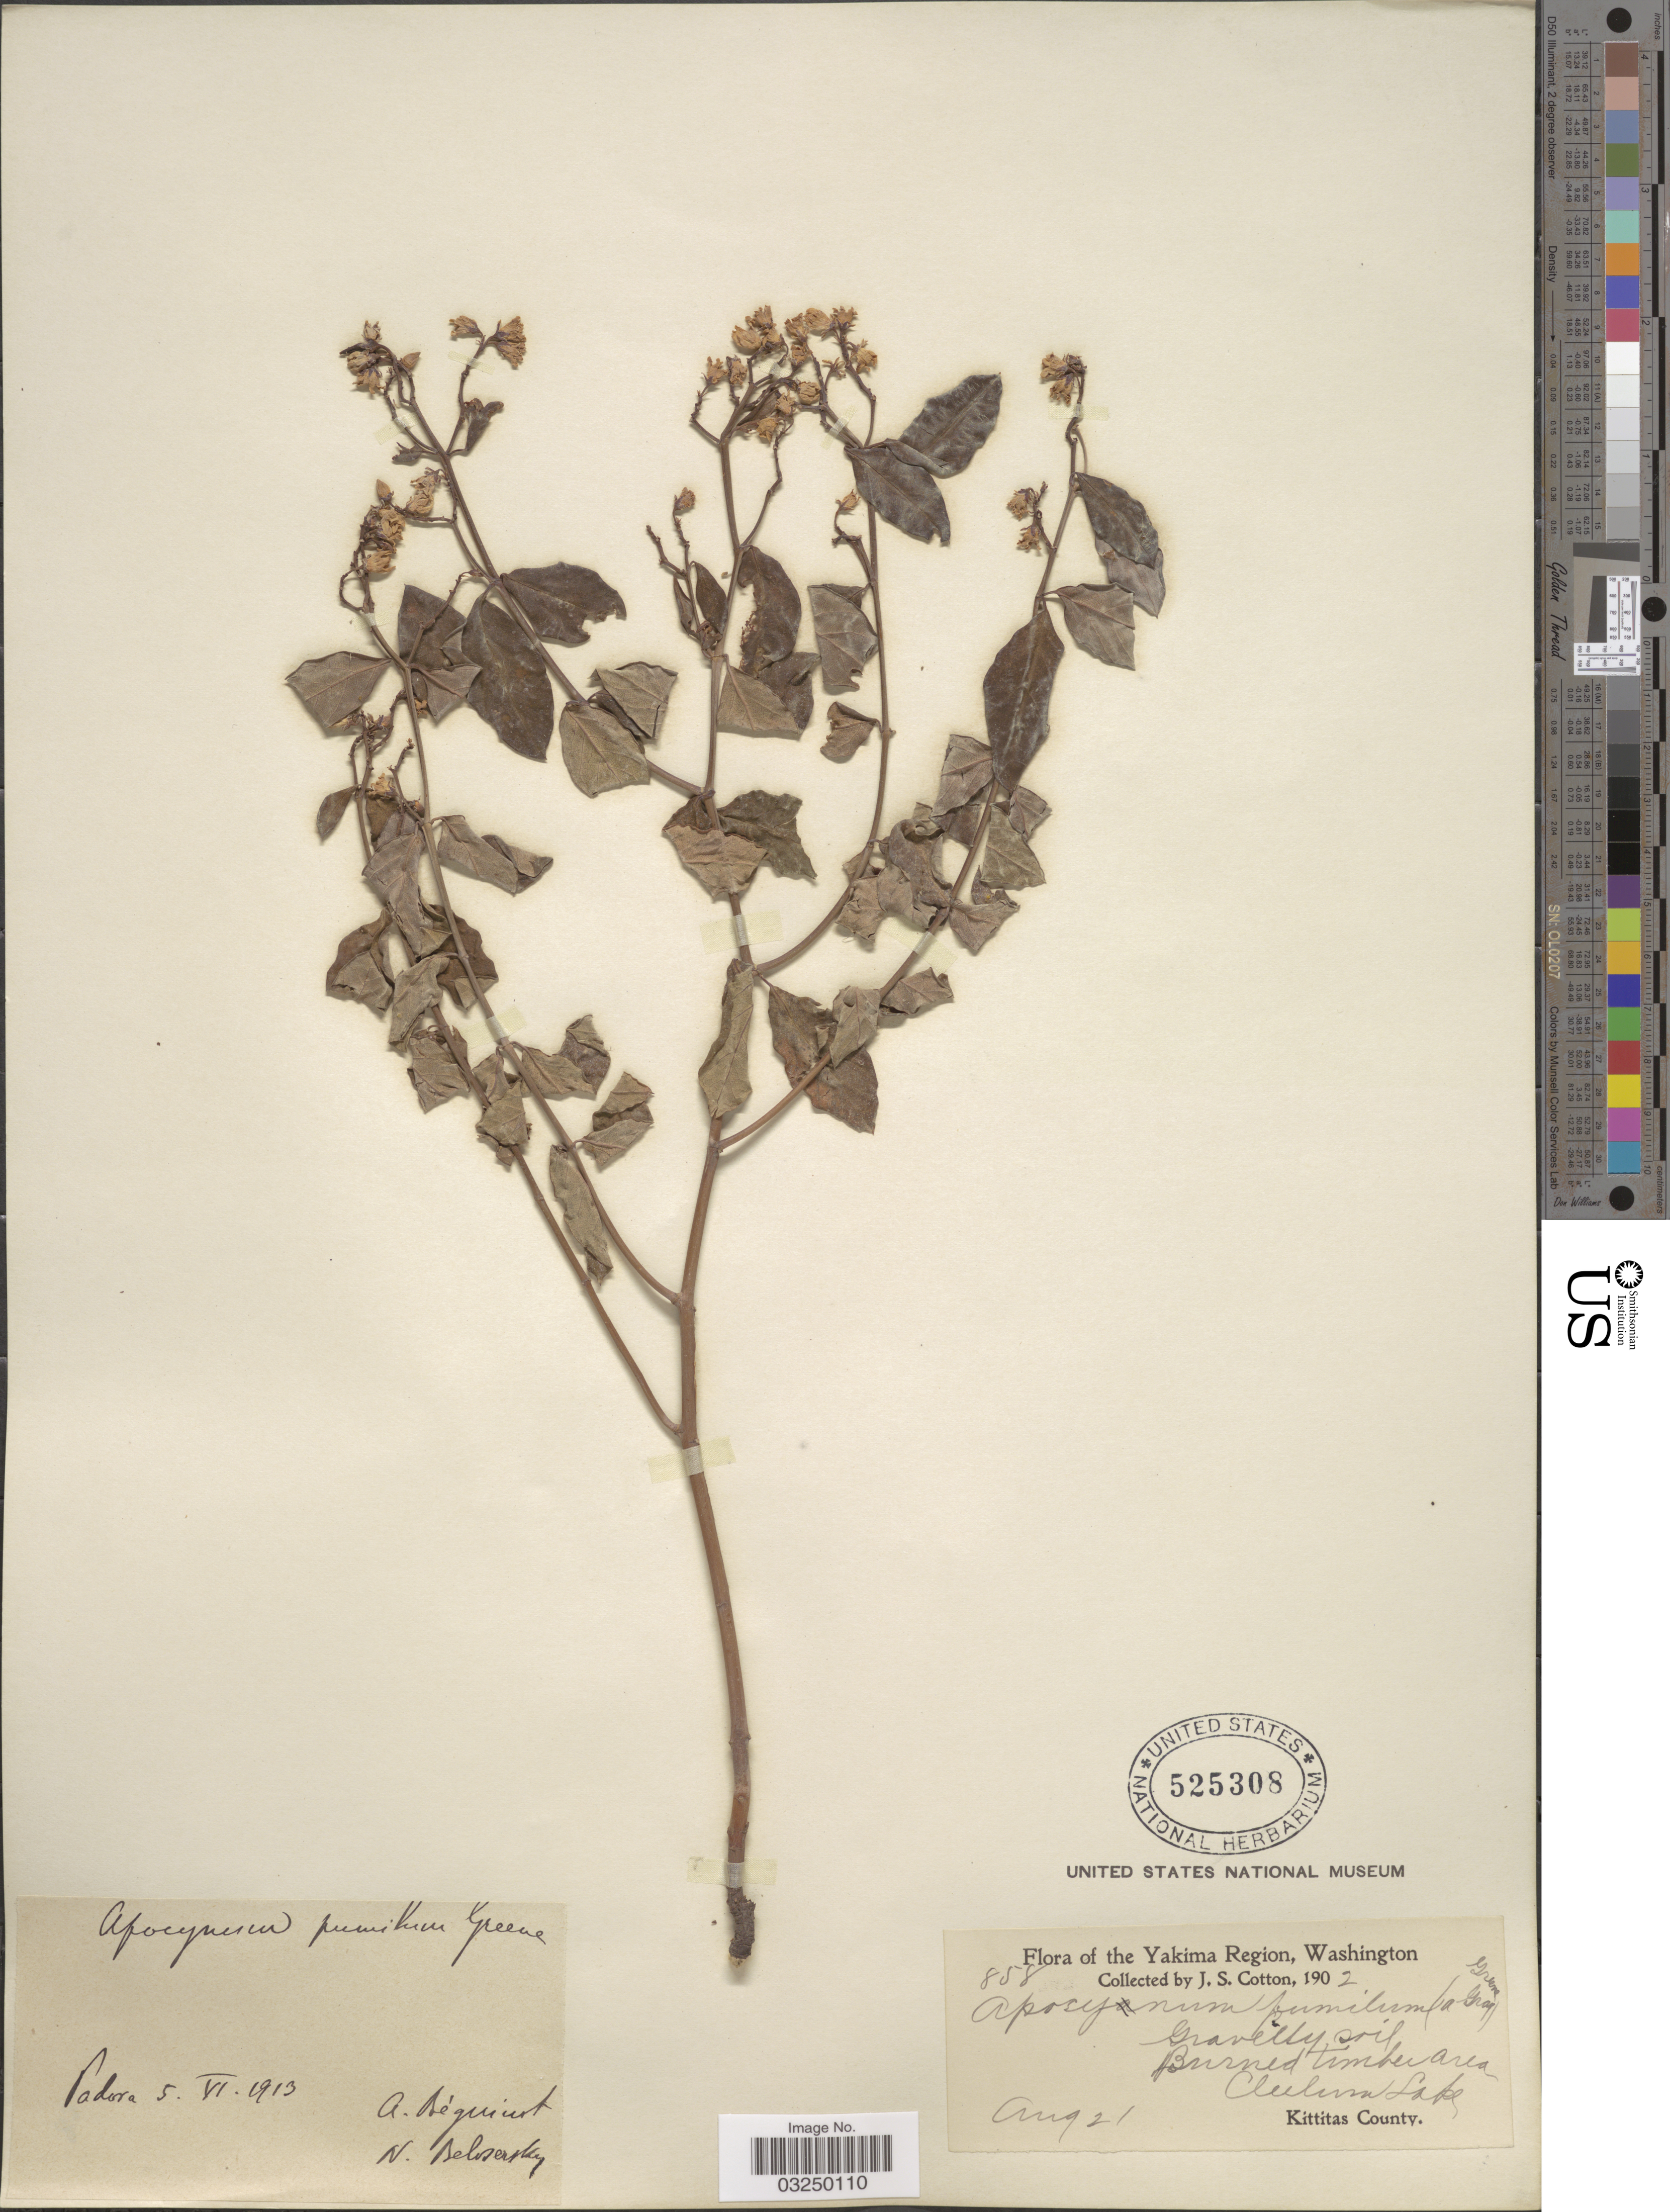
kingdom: Plantae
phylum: Tracheophyta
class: Magnoliopsida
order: Gentianales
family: Apocynaceae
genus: Apocynum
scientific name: Apocynum pumilum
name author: (A. Gray) Greene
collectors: J. S. Cotton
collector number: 858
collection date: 1902-08-21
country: United States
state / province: Washington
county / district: Kittitas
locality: Yakima Region. Burned timber area Cleelum Lake. Kittitas County.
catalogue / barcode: US 525308